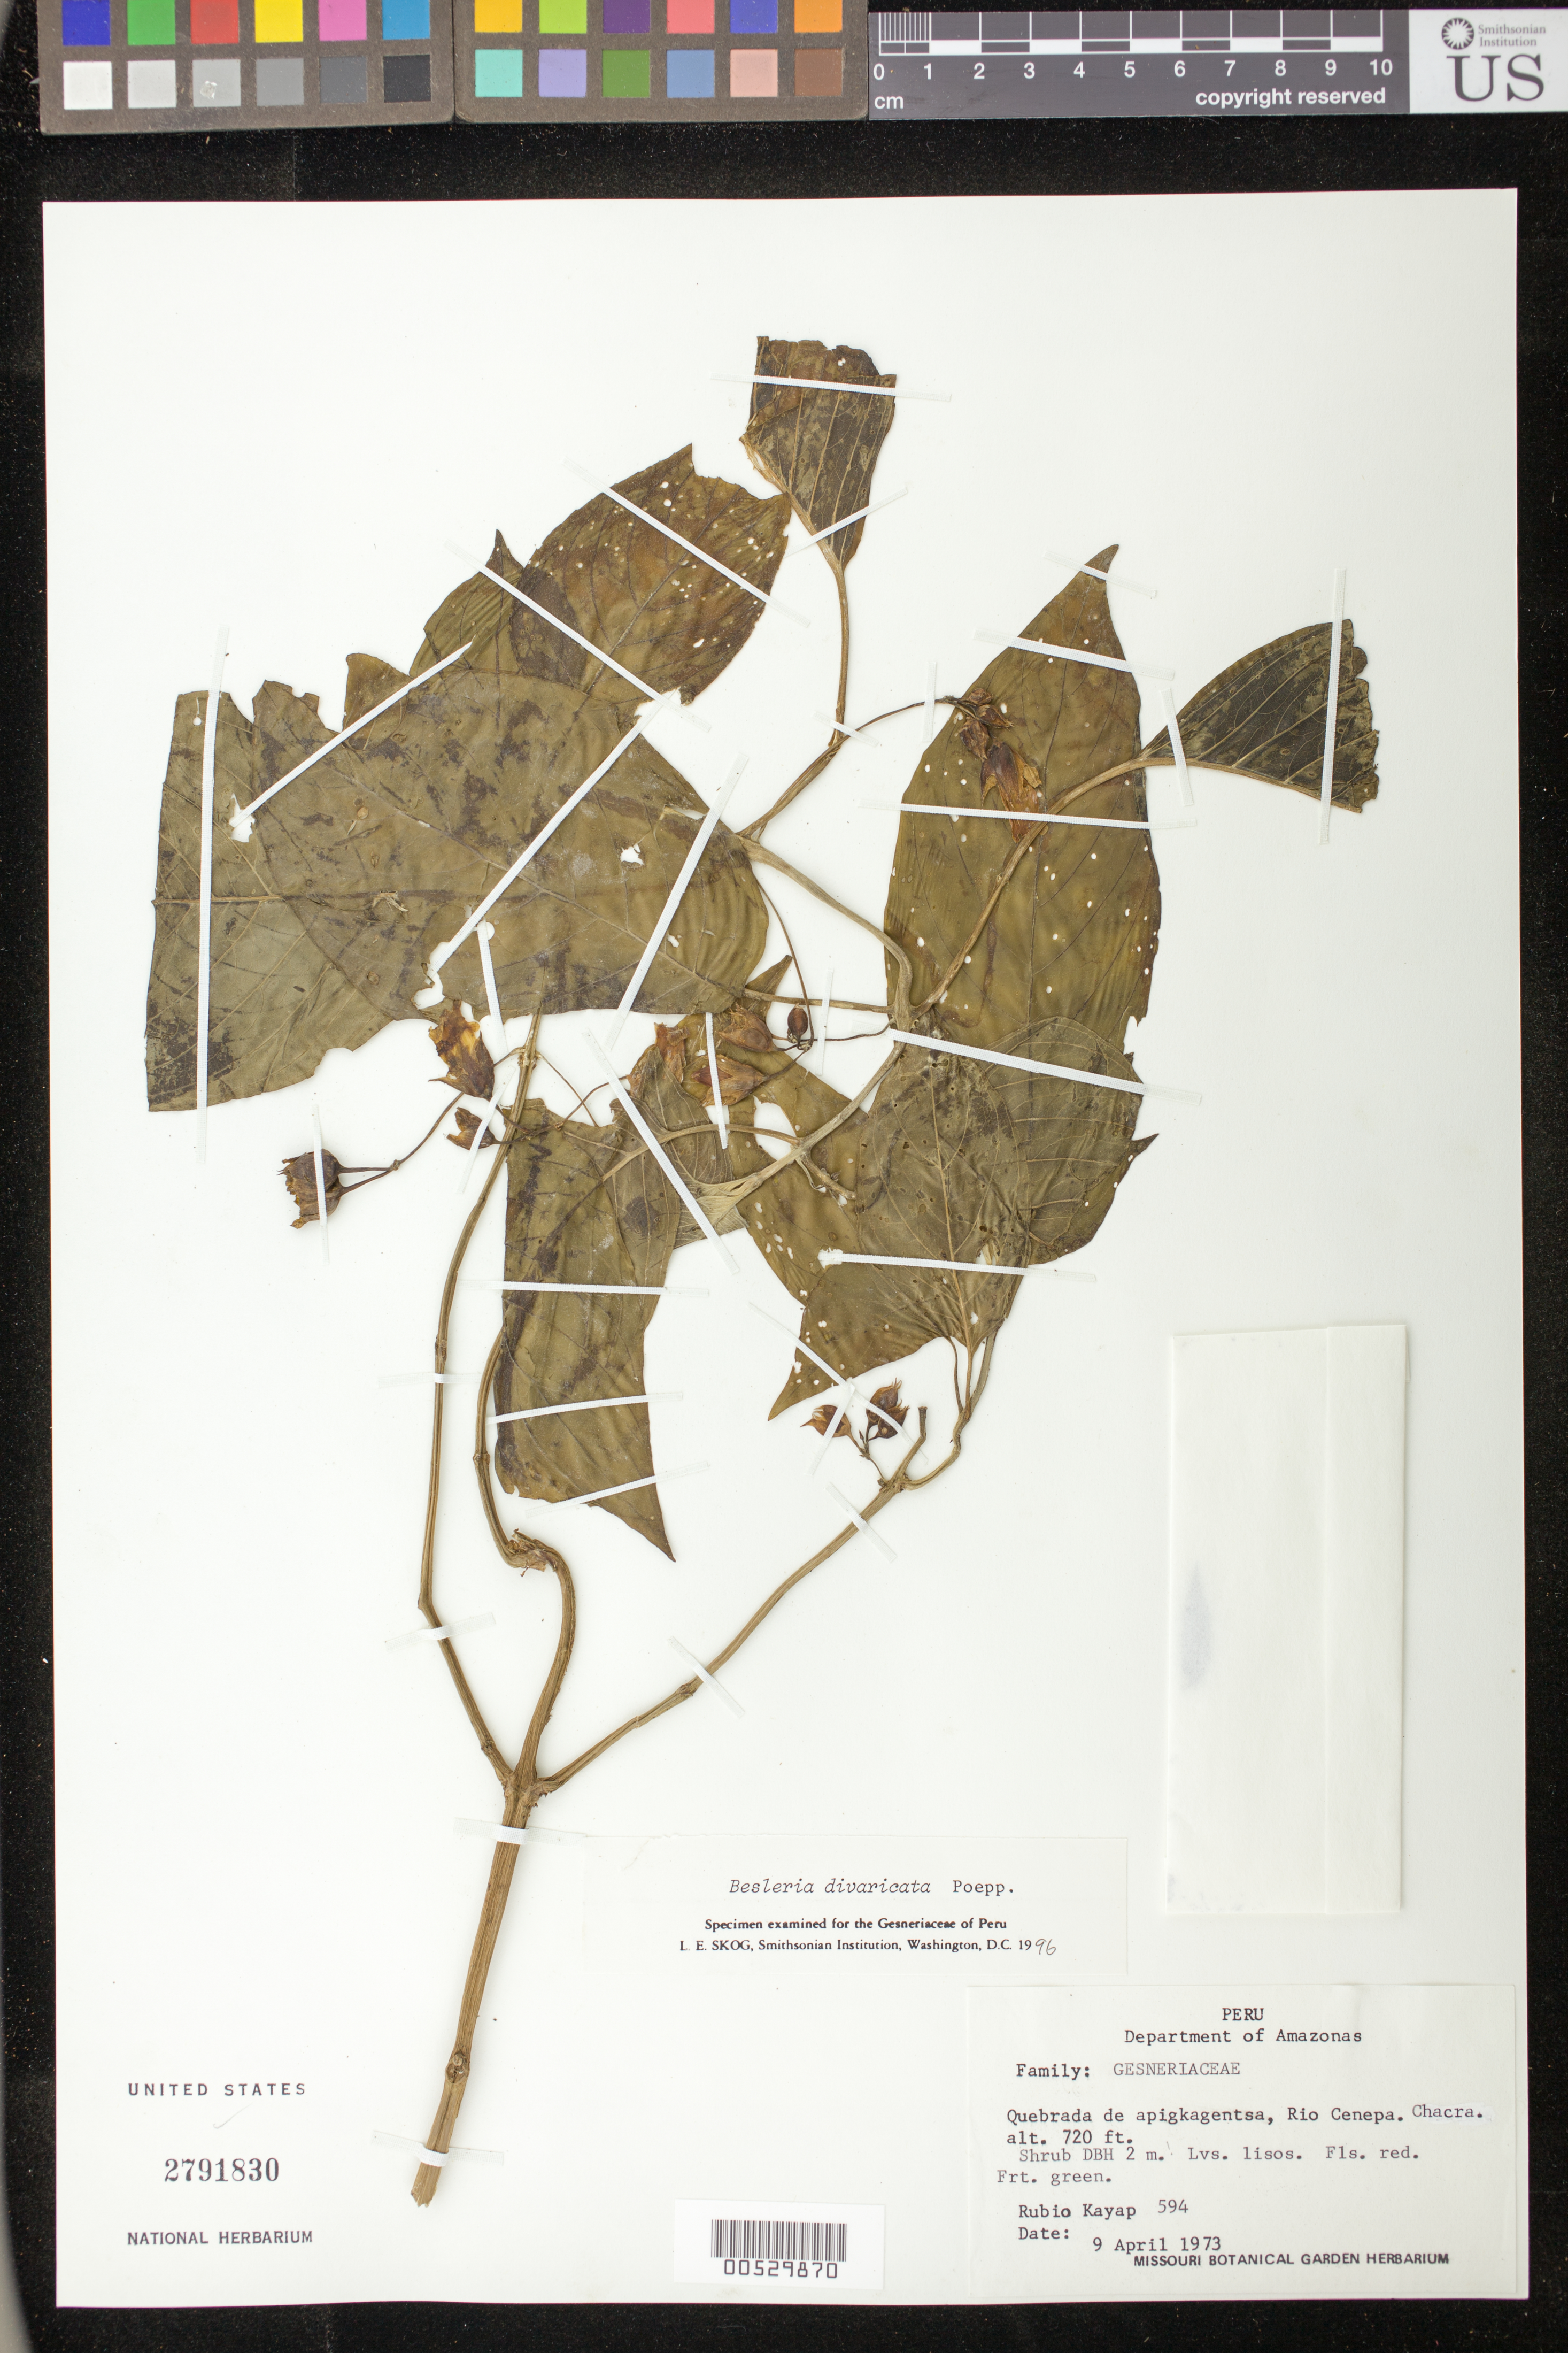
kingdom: Plantae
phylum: Tracheophyta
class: Magnoliopsida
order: Lamiales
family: Gesneriaceae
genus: Besleria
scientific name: Besleria divaricata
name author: Poepp.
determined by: Skog, Laurence E.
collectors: R. Kayap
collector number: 594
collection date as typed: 09 Apr 1973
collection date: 1973-04-09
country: Peru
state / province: Amazonas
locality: Quebrada de Apigkagentsa, Rio Cenepa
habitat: Chacra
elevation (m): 219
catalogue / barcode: US 2791830